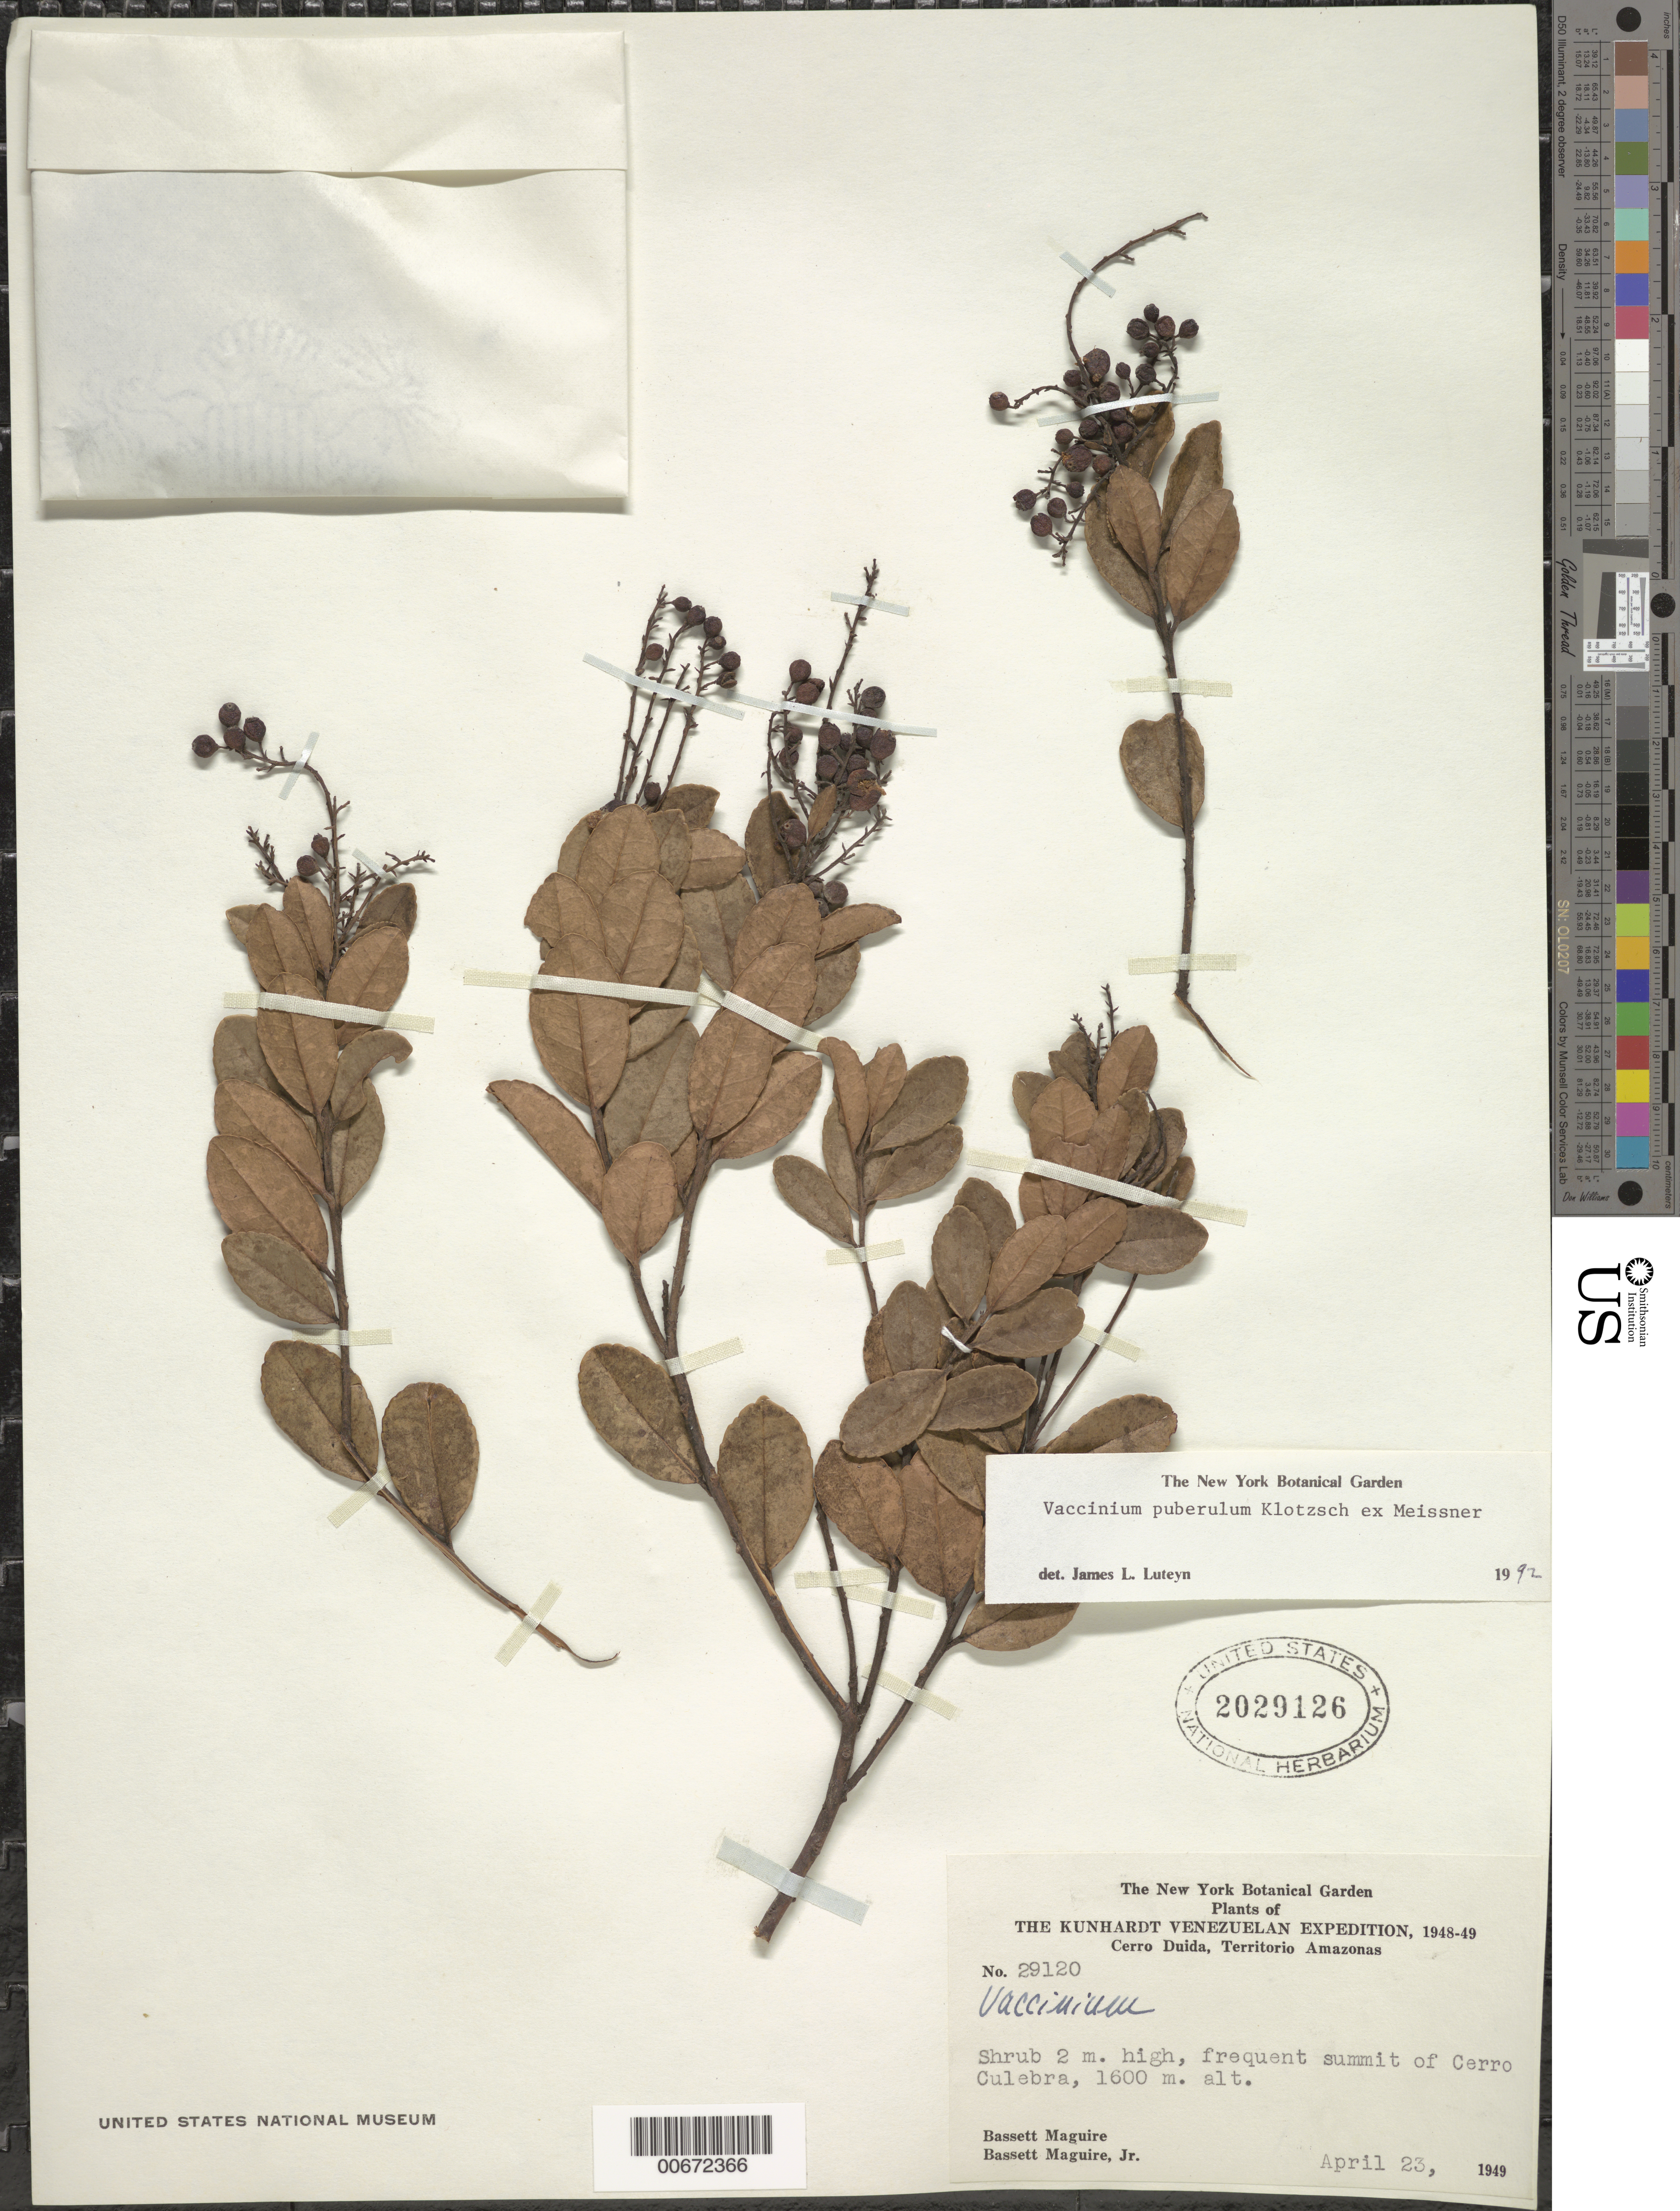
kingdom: Plantae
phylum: Tracheophyta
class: Magnoliopsida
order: Ericales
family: Ericaceae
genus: Vaccinium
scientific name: Vaccinium puberulum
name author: Klotzsch ex Meisn.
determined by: Luteyn, J. L.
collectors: B. Maguire & B. Maguire Jr.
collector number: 29120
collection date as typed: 23-Apr-49 to 24-Apr-49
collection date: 1949-04-23/1949-04-24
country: Venezuela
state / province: Amazonas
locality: Cerro Culebra, summit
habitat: Summit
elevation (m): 1600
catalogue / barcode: US 2029126